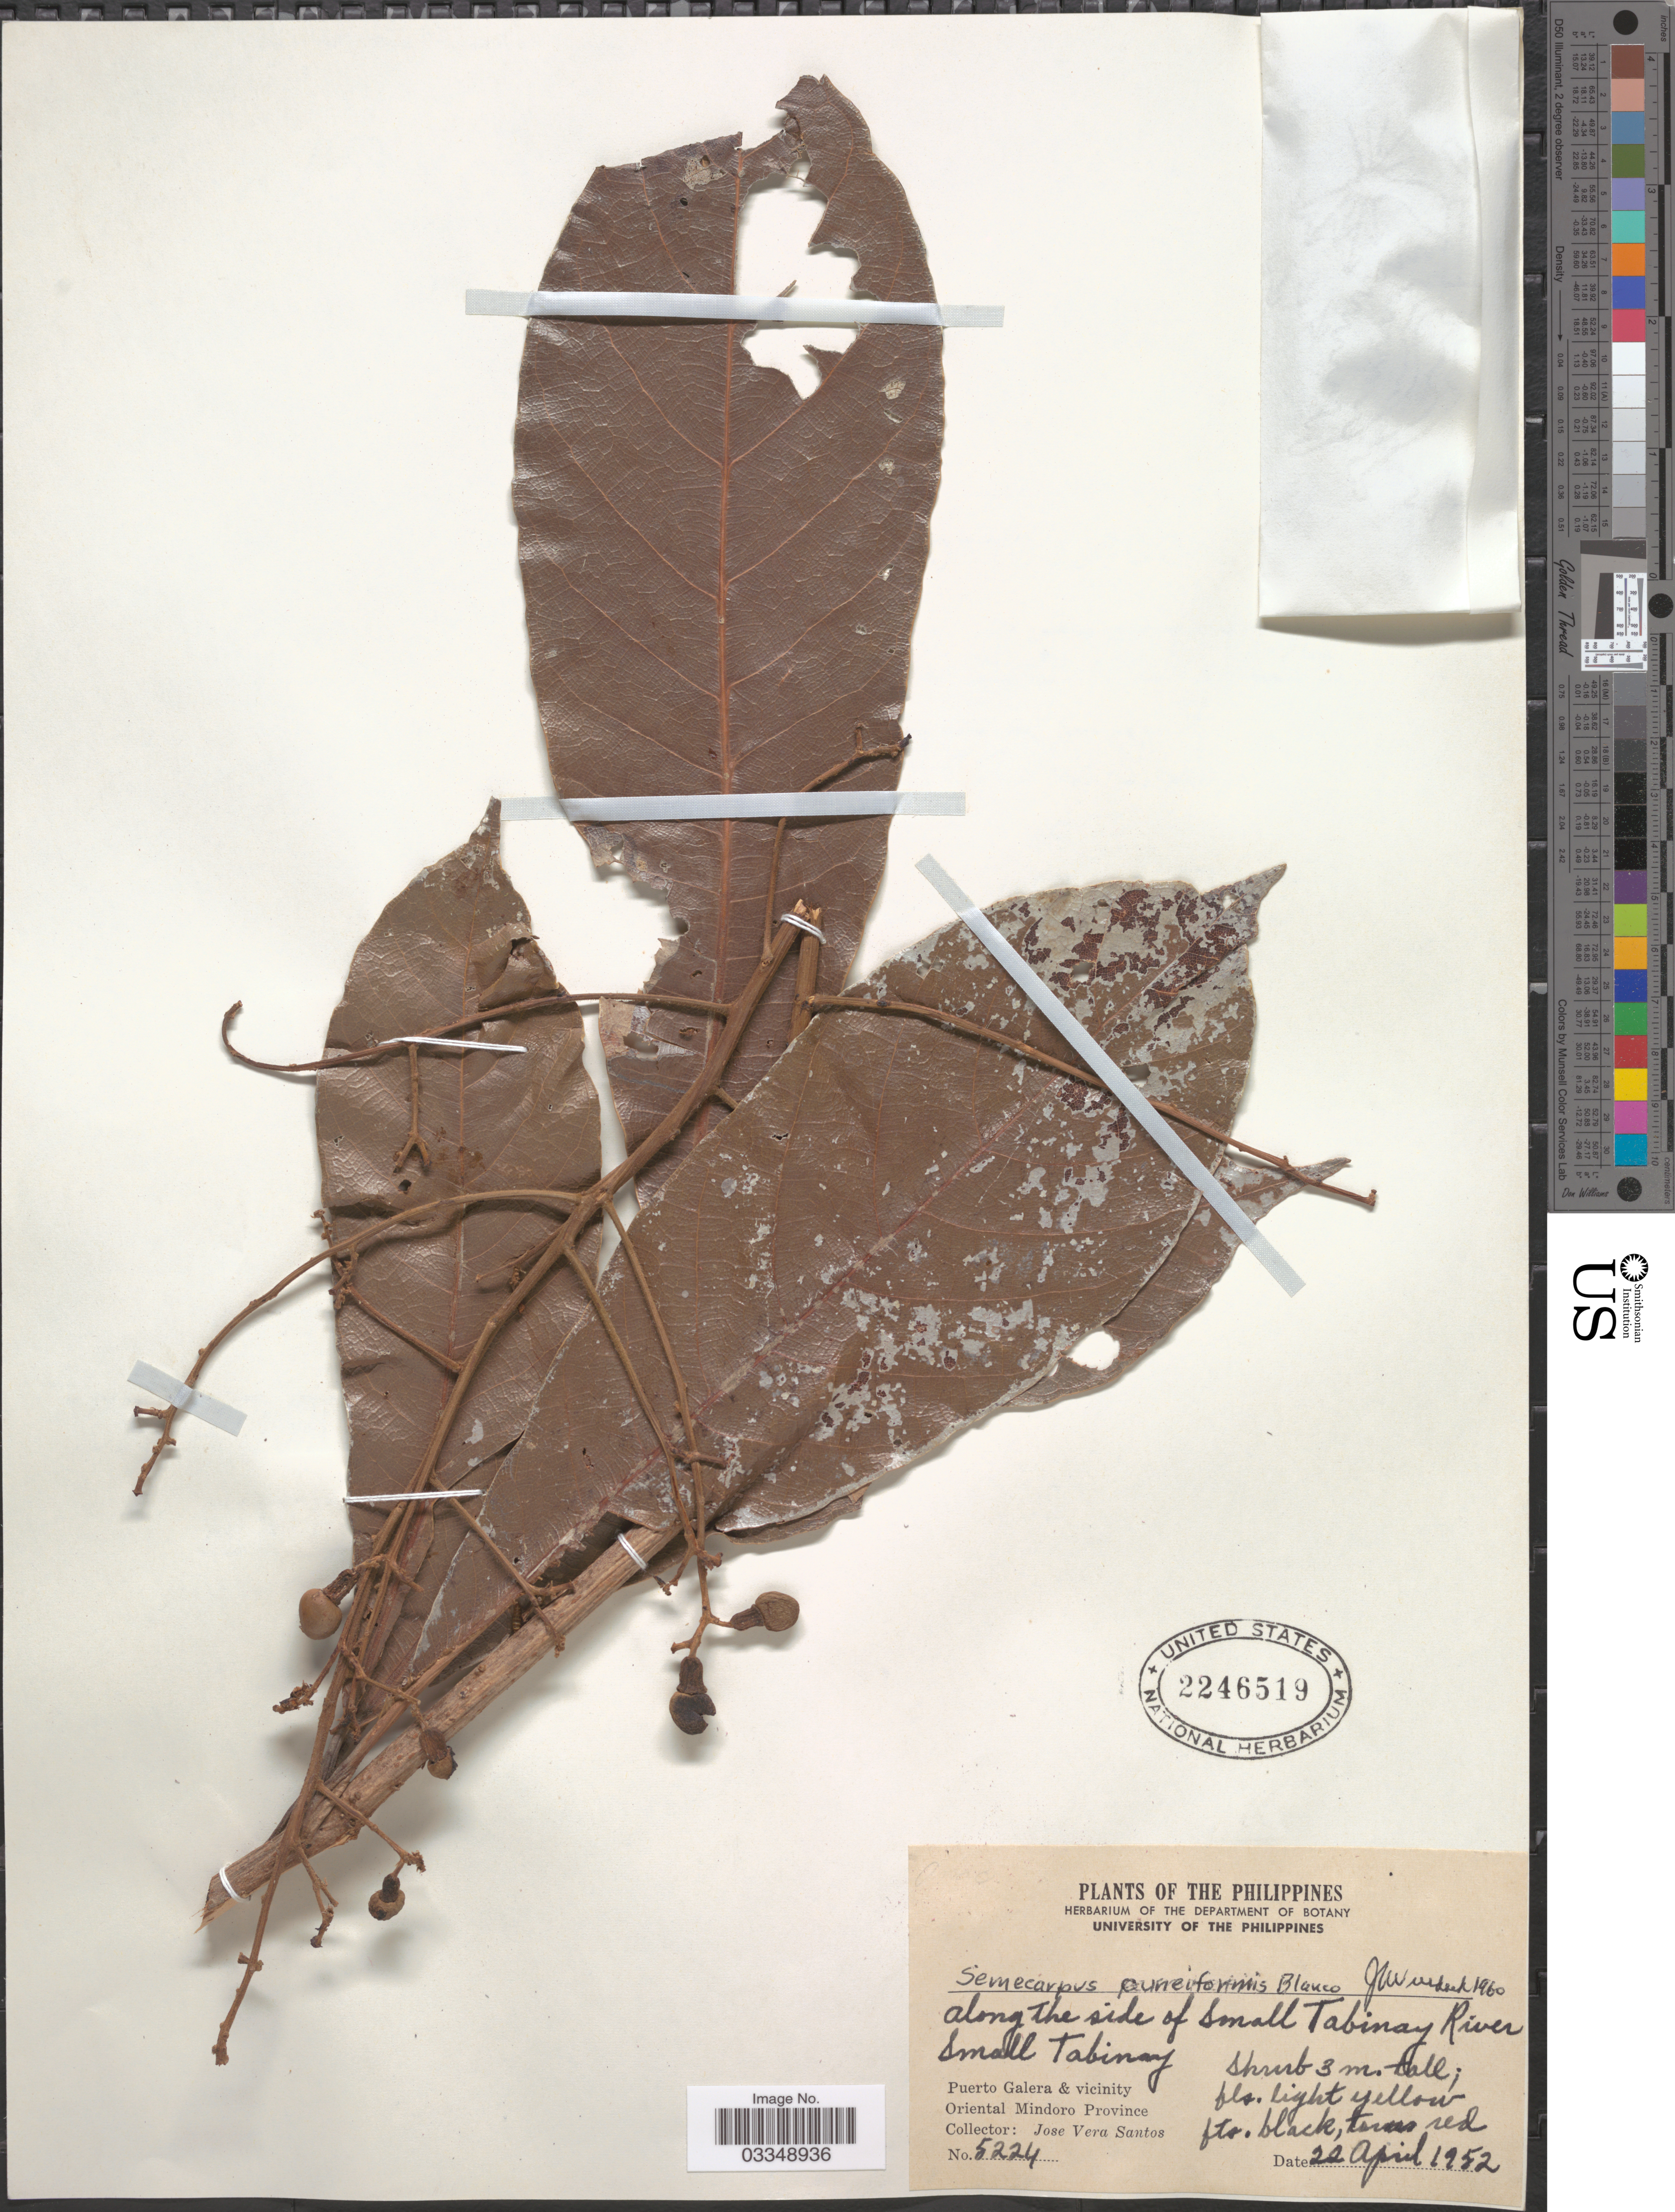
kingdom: Plantae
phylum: Tracheophyta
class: Magnoliopsida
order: Sapindales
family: Anacardiaceae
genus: Semecarpus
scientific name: Semecarpus cuneiformis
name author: Blanco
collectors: J. Santos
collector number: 5224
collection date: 1952-04-22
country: Philippines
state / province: Mimaropa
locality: Small Tabinay. Puerto Galera & vicinity. Oriental Mindoro Province.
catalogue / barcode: US 2246519